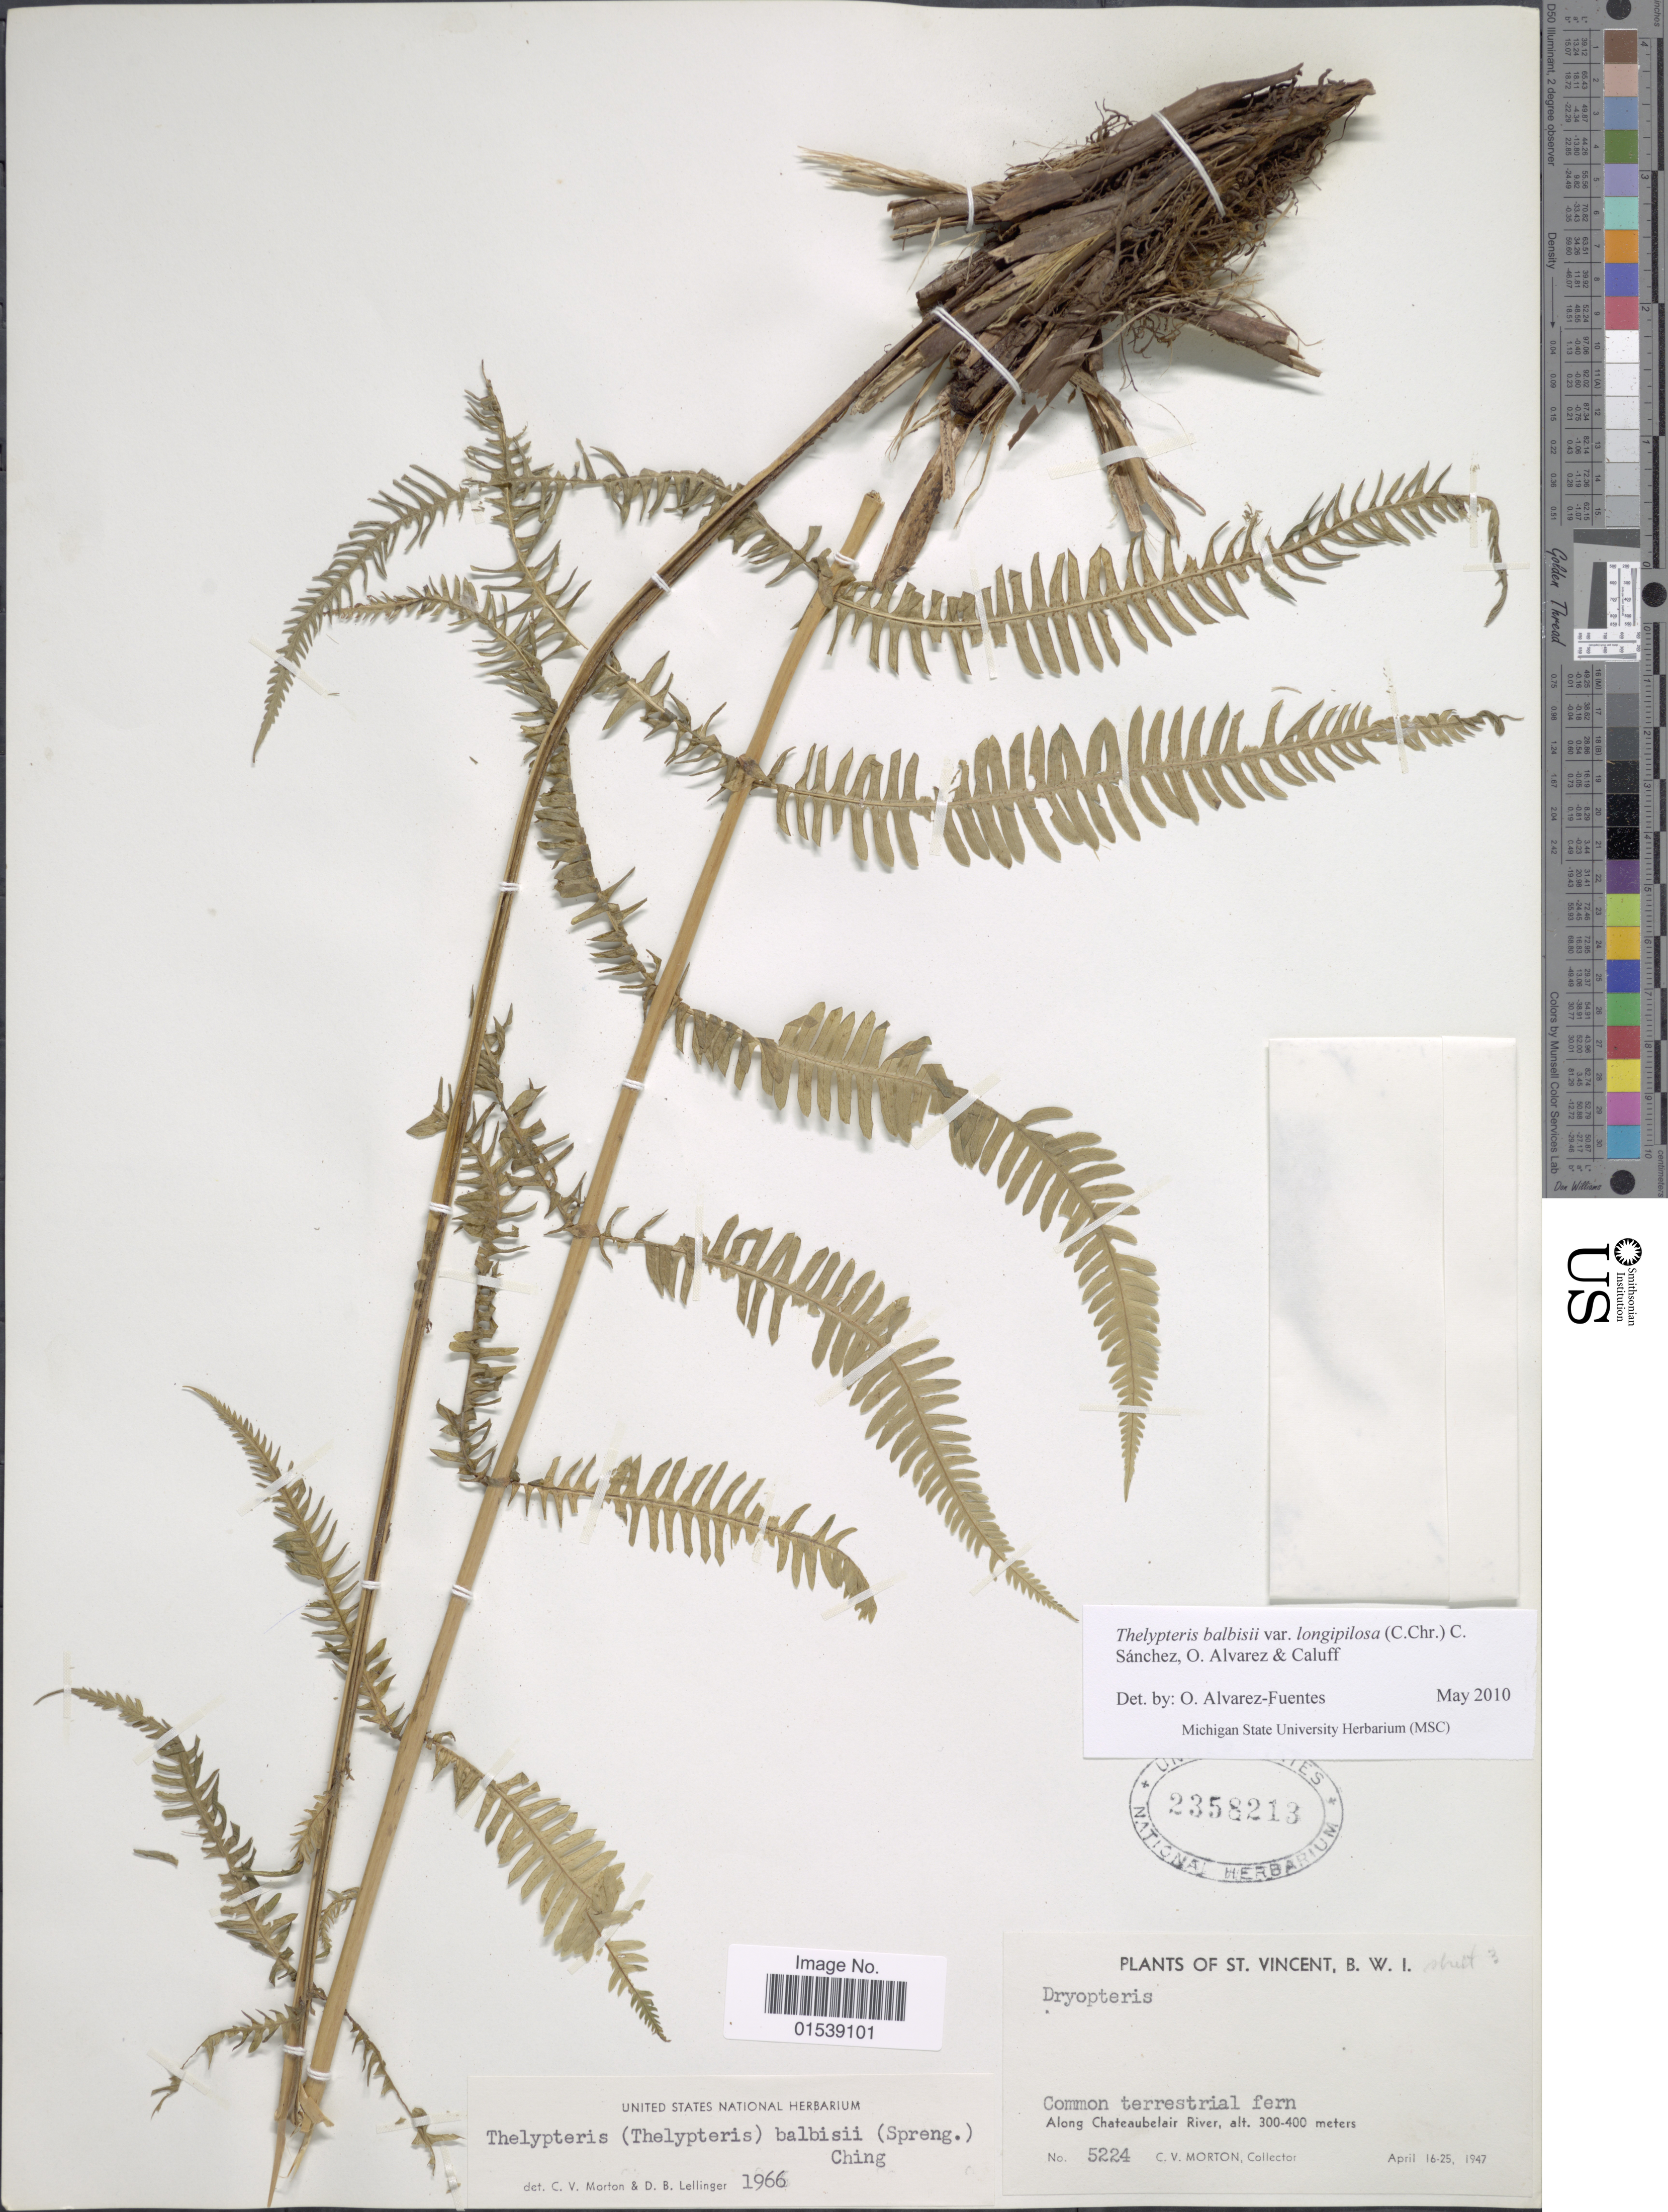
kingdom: Plantae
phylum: Tracheophyta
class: Polypodiopsida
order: Polypodiales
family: Thelypteridaceae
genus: Amauropelta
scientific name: Amauropelta balbisii (Spreng.) comb. nov., ined. 2015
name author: (Spreng.)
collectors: C. V. Morton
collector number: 5224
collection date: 1947-04-16/1947-04-25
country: St. Vincent - Grenadines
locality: St. Vincent, B. W. I., along Chateaubelair River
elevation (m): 300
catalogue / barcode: US 2358213